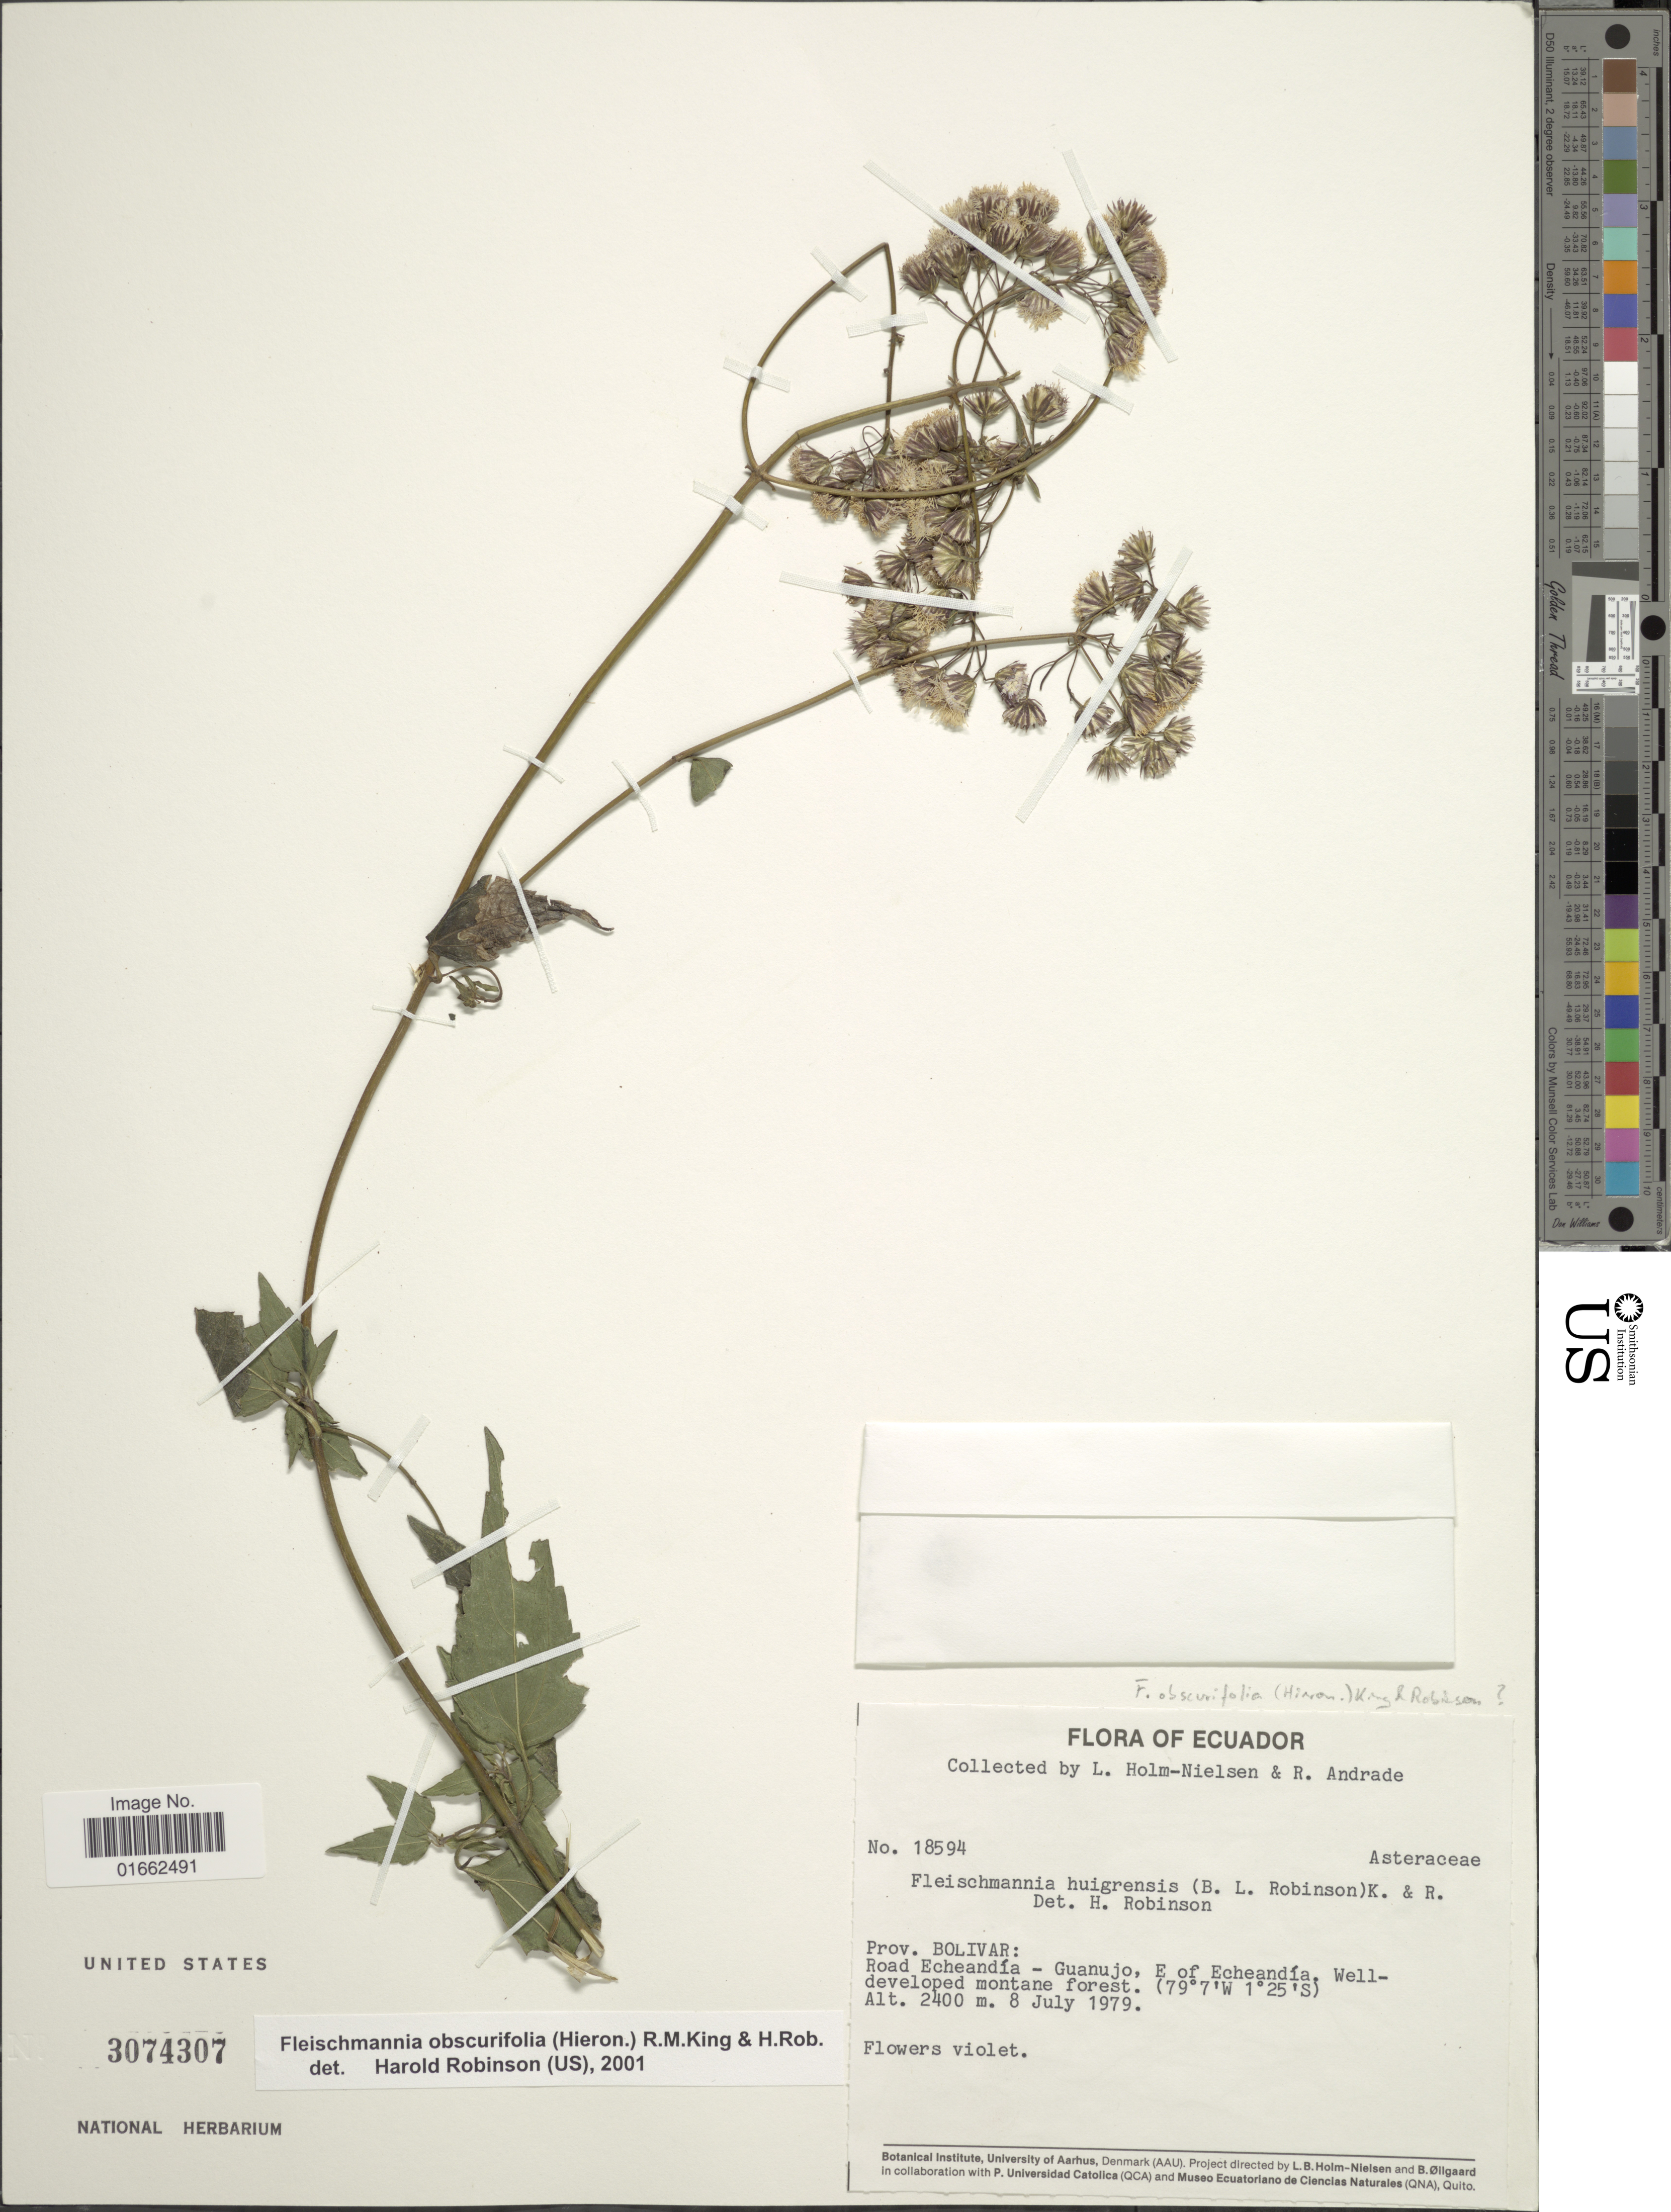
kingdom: Plantae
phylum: Tracheophyta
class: Magnoliopsida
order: Asterales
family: Asteraceae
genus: Fleischmannia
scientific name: Fleischmannia obscurifolia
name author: (Hieron.) R.M. King & H. Rob.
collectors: L. B. Holm-Nielsen & R. Andrade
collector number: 18594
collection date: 1979-07-08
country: Ecuador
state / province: Bolívar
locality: Prov. Bolivar: Road Echeandía - Guanujo, E of Echeandía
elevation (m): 2400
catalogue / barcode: US 3074307